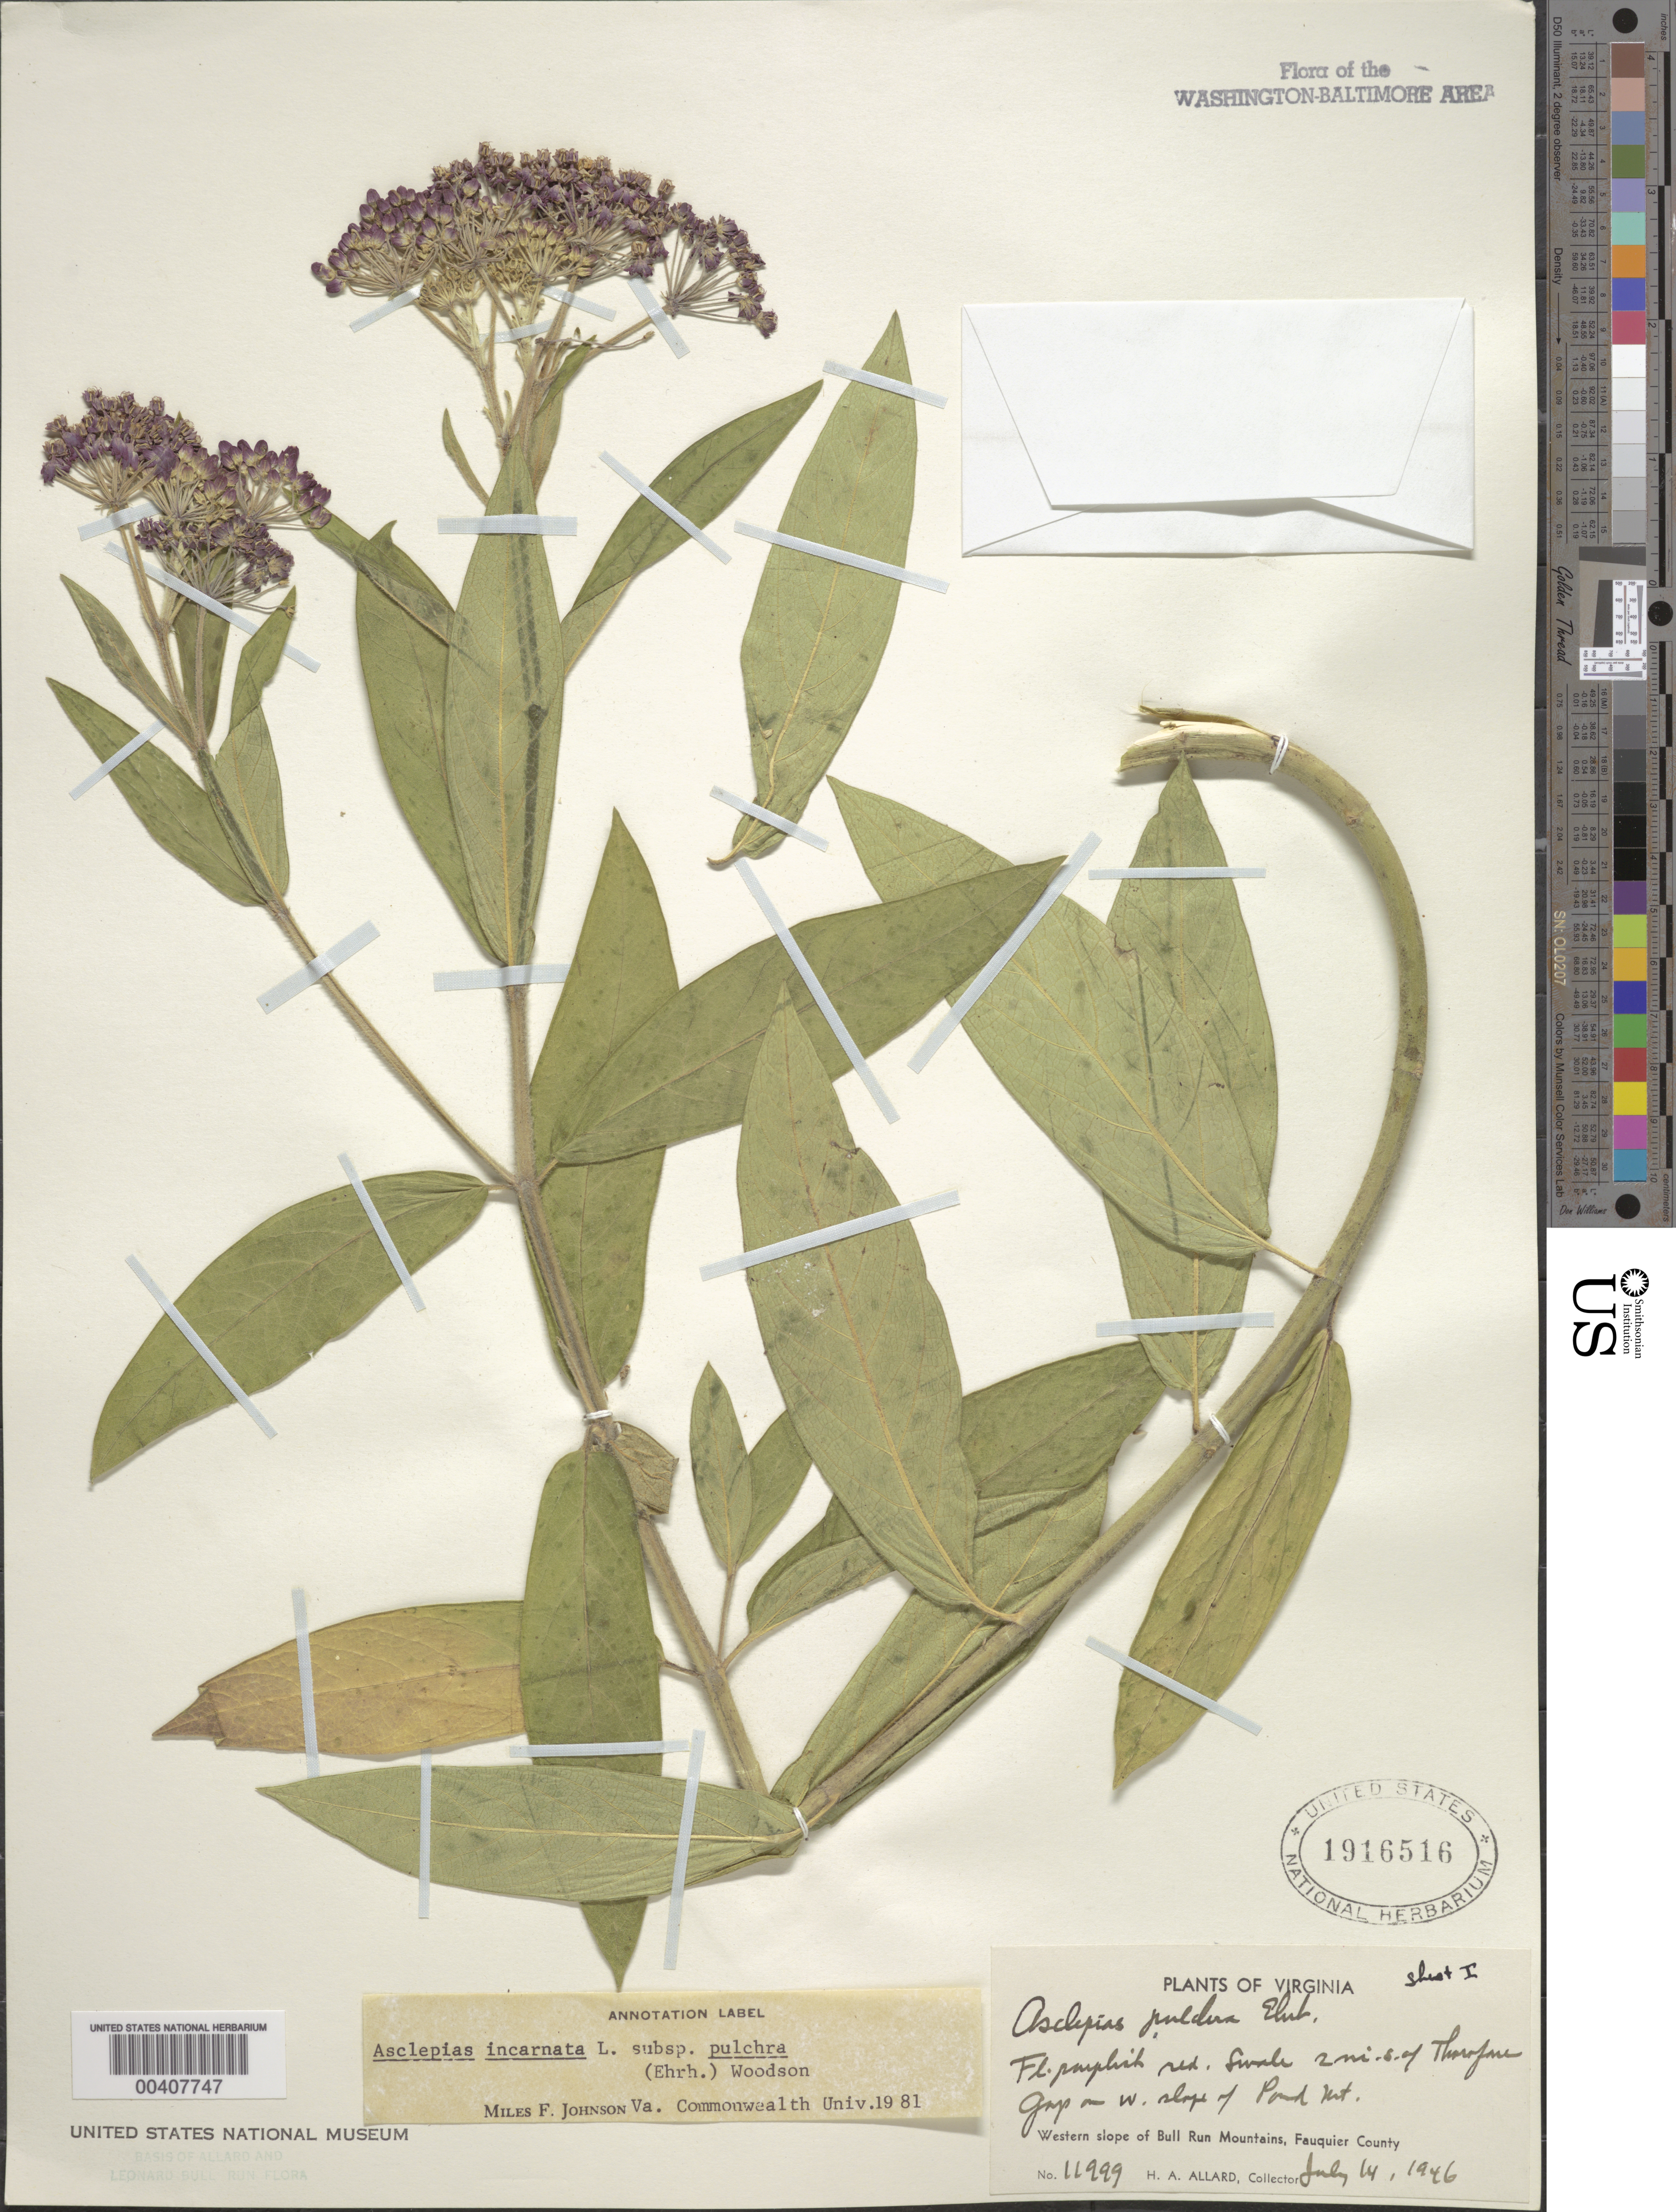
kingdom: Plantae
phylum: Tracheophyta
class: Magnoliopsida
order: Gentianales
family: Apocynaceae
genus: Asclepias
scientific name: Asclepias incarnata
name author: L.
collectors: H. A. Allard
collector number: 11999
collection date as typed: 14 Jul 1946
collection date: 1946-07-14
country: United States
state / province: Virginia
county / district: Fauquier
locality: South of Thorofare Gap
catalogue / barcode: US 1916516